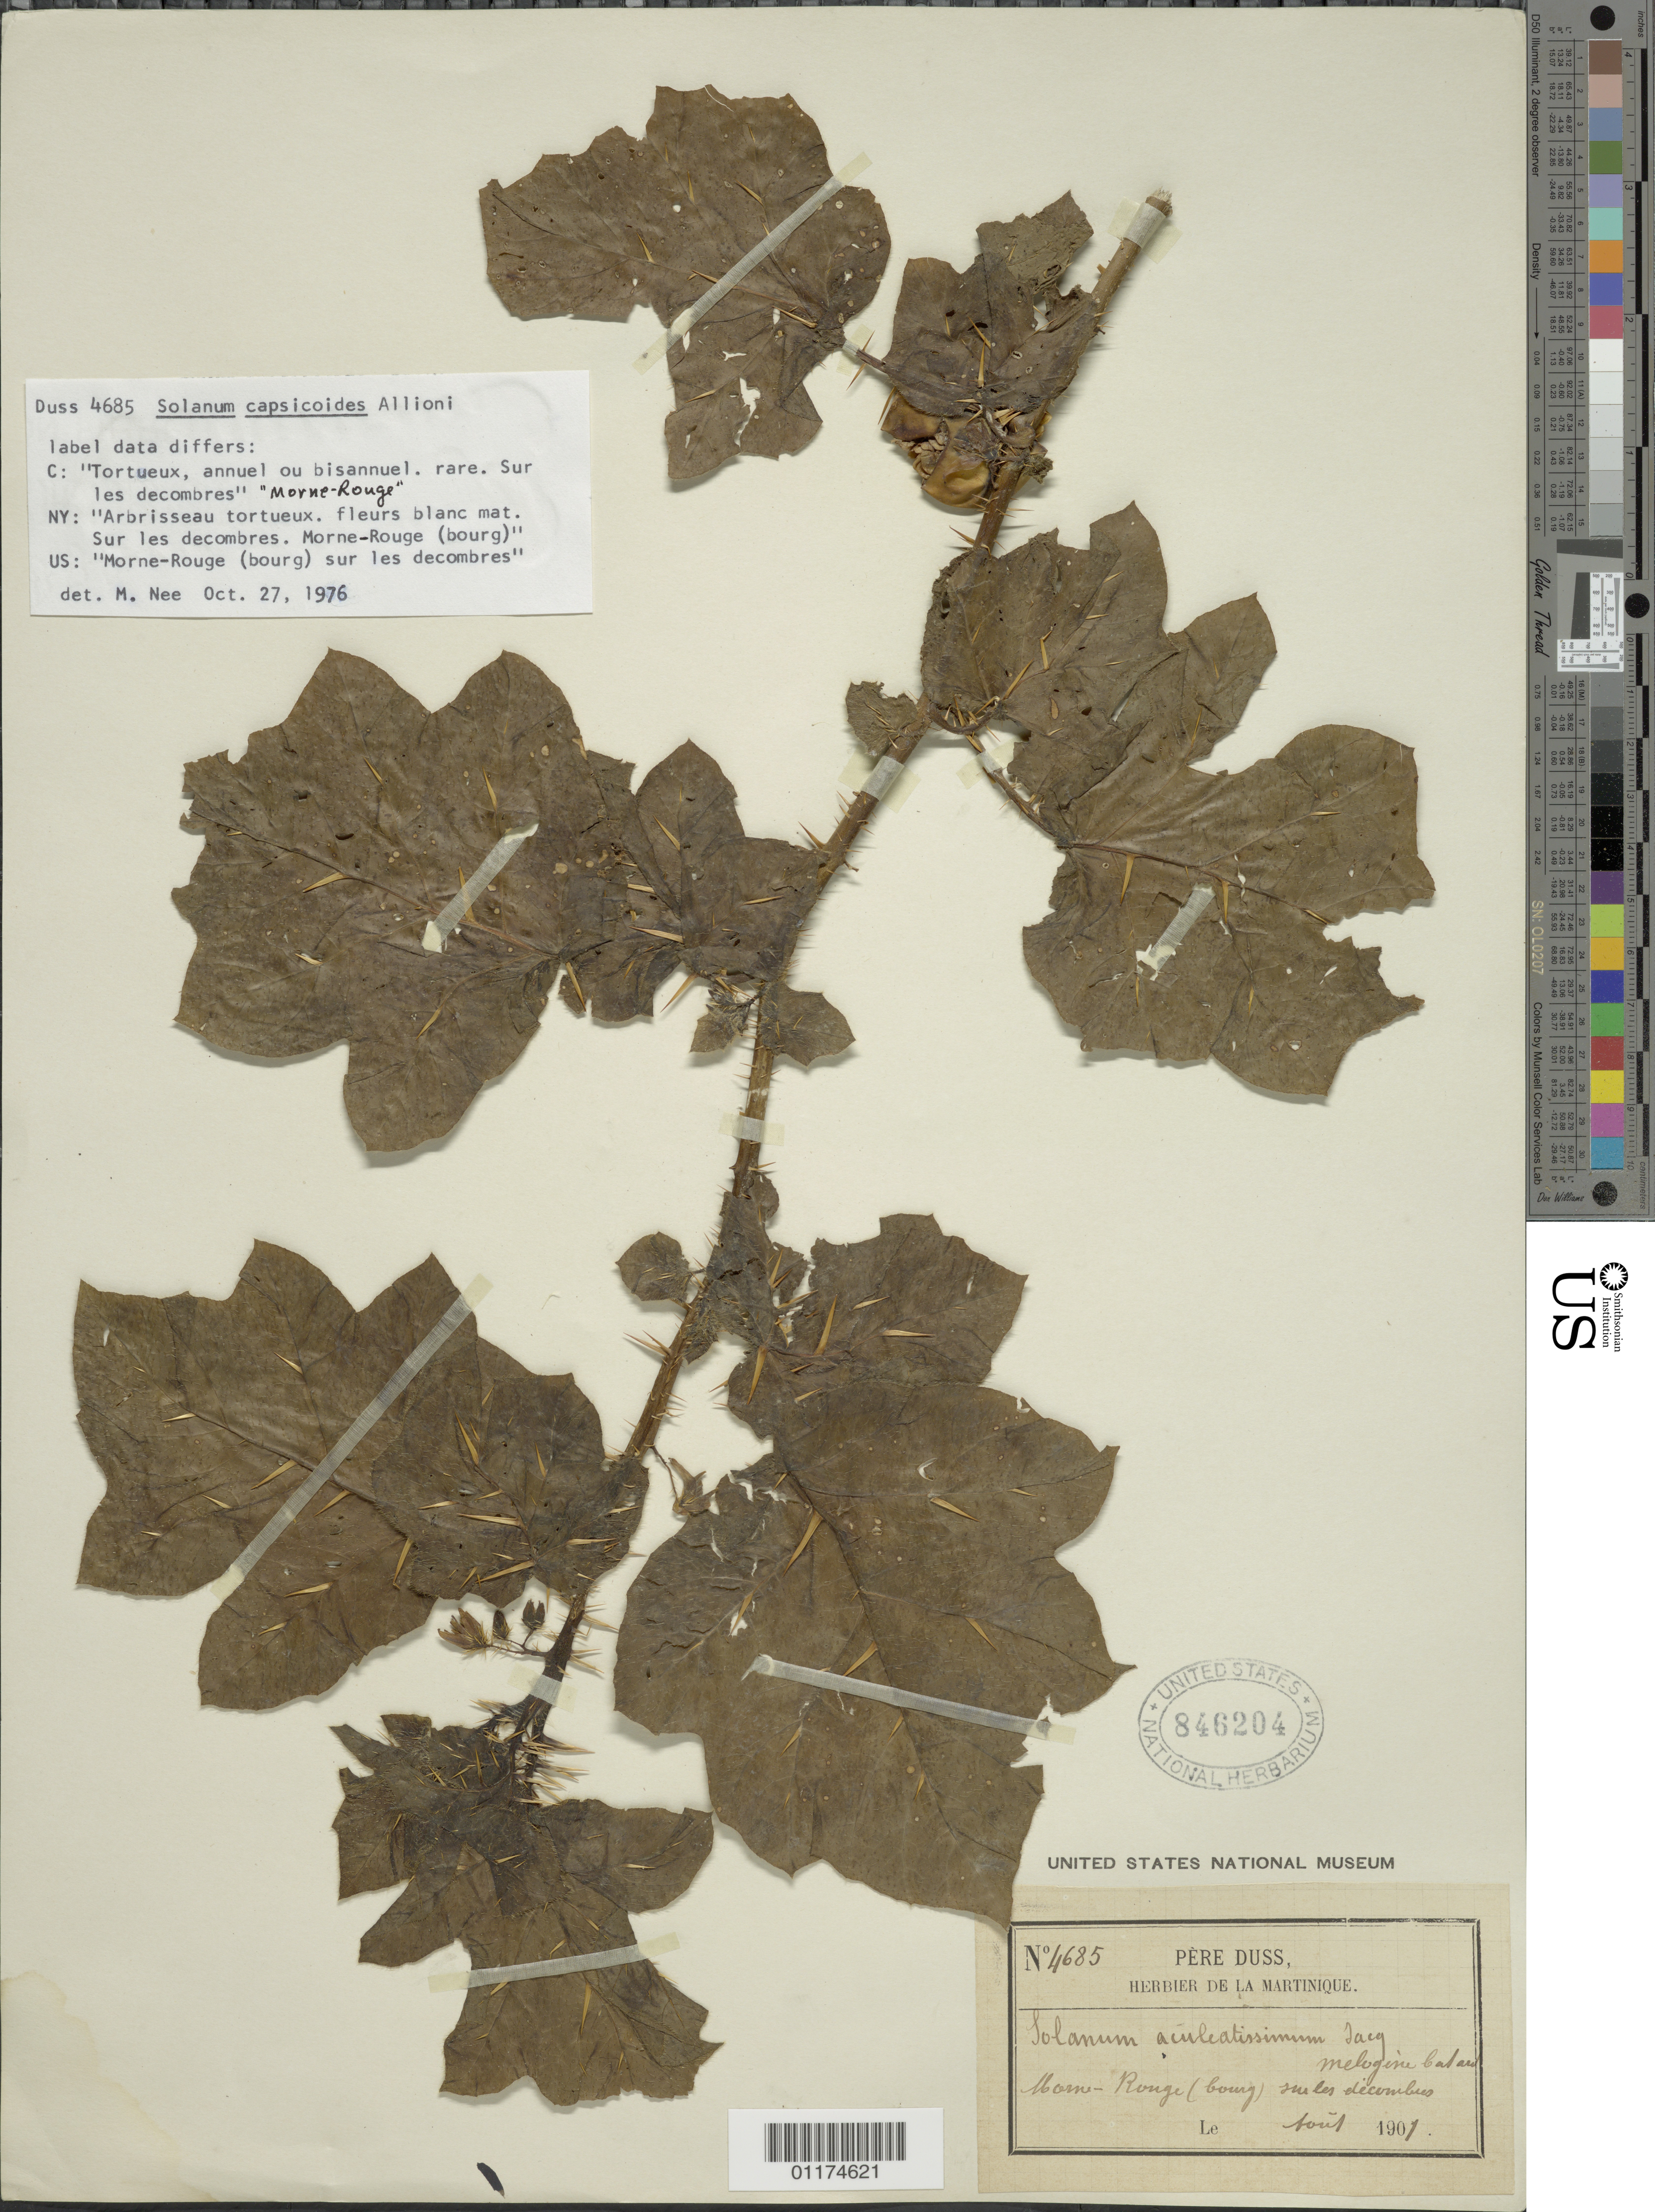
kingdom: Plantae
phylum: Tracheophyta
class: Magnoliopsida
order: Solanales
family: Solanaceae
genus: Solanum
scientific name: Solanum capsicoides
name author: All.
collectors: Père Duss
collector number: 4685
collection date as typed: Aug 1901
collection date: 1901-08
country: Martinique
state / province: Saint-Pierre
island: Martinique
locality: Morne-Rouge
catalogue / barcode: US 846204